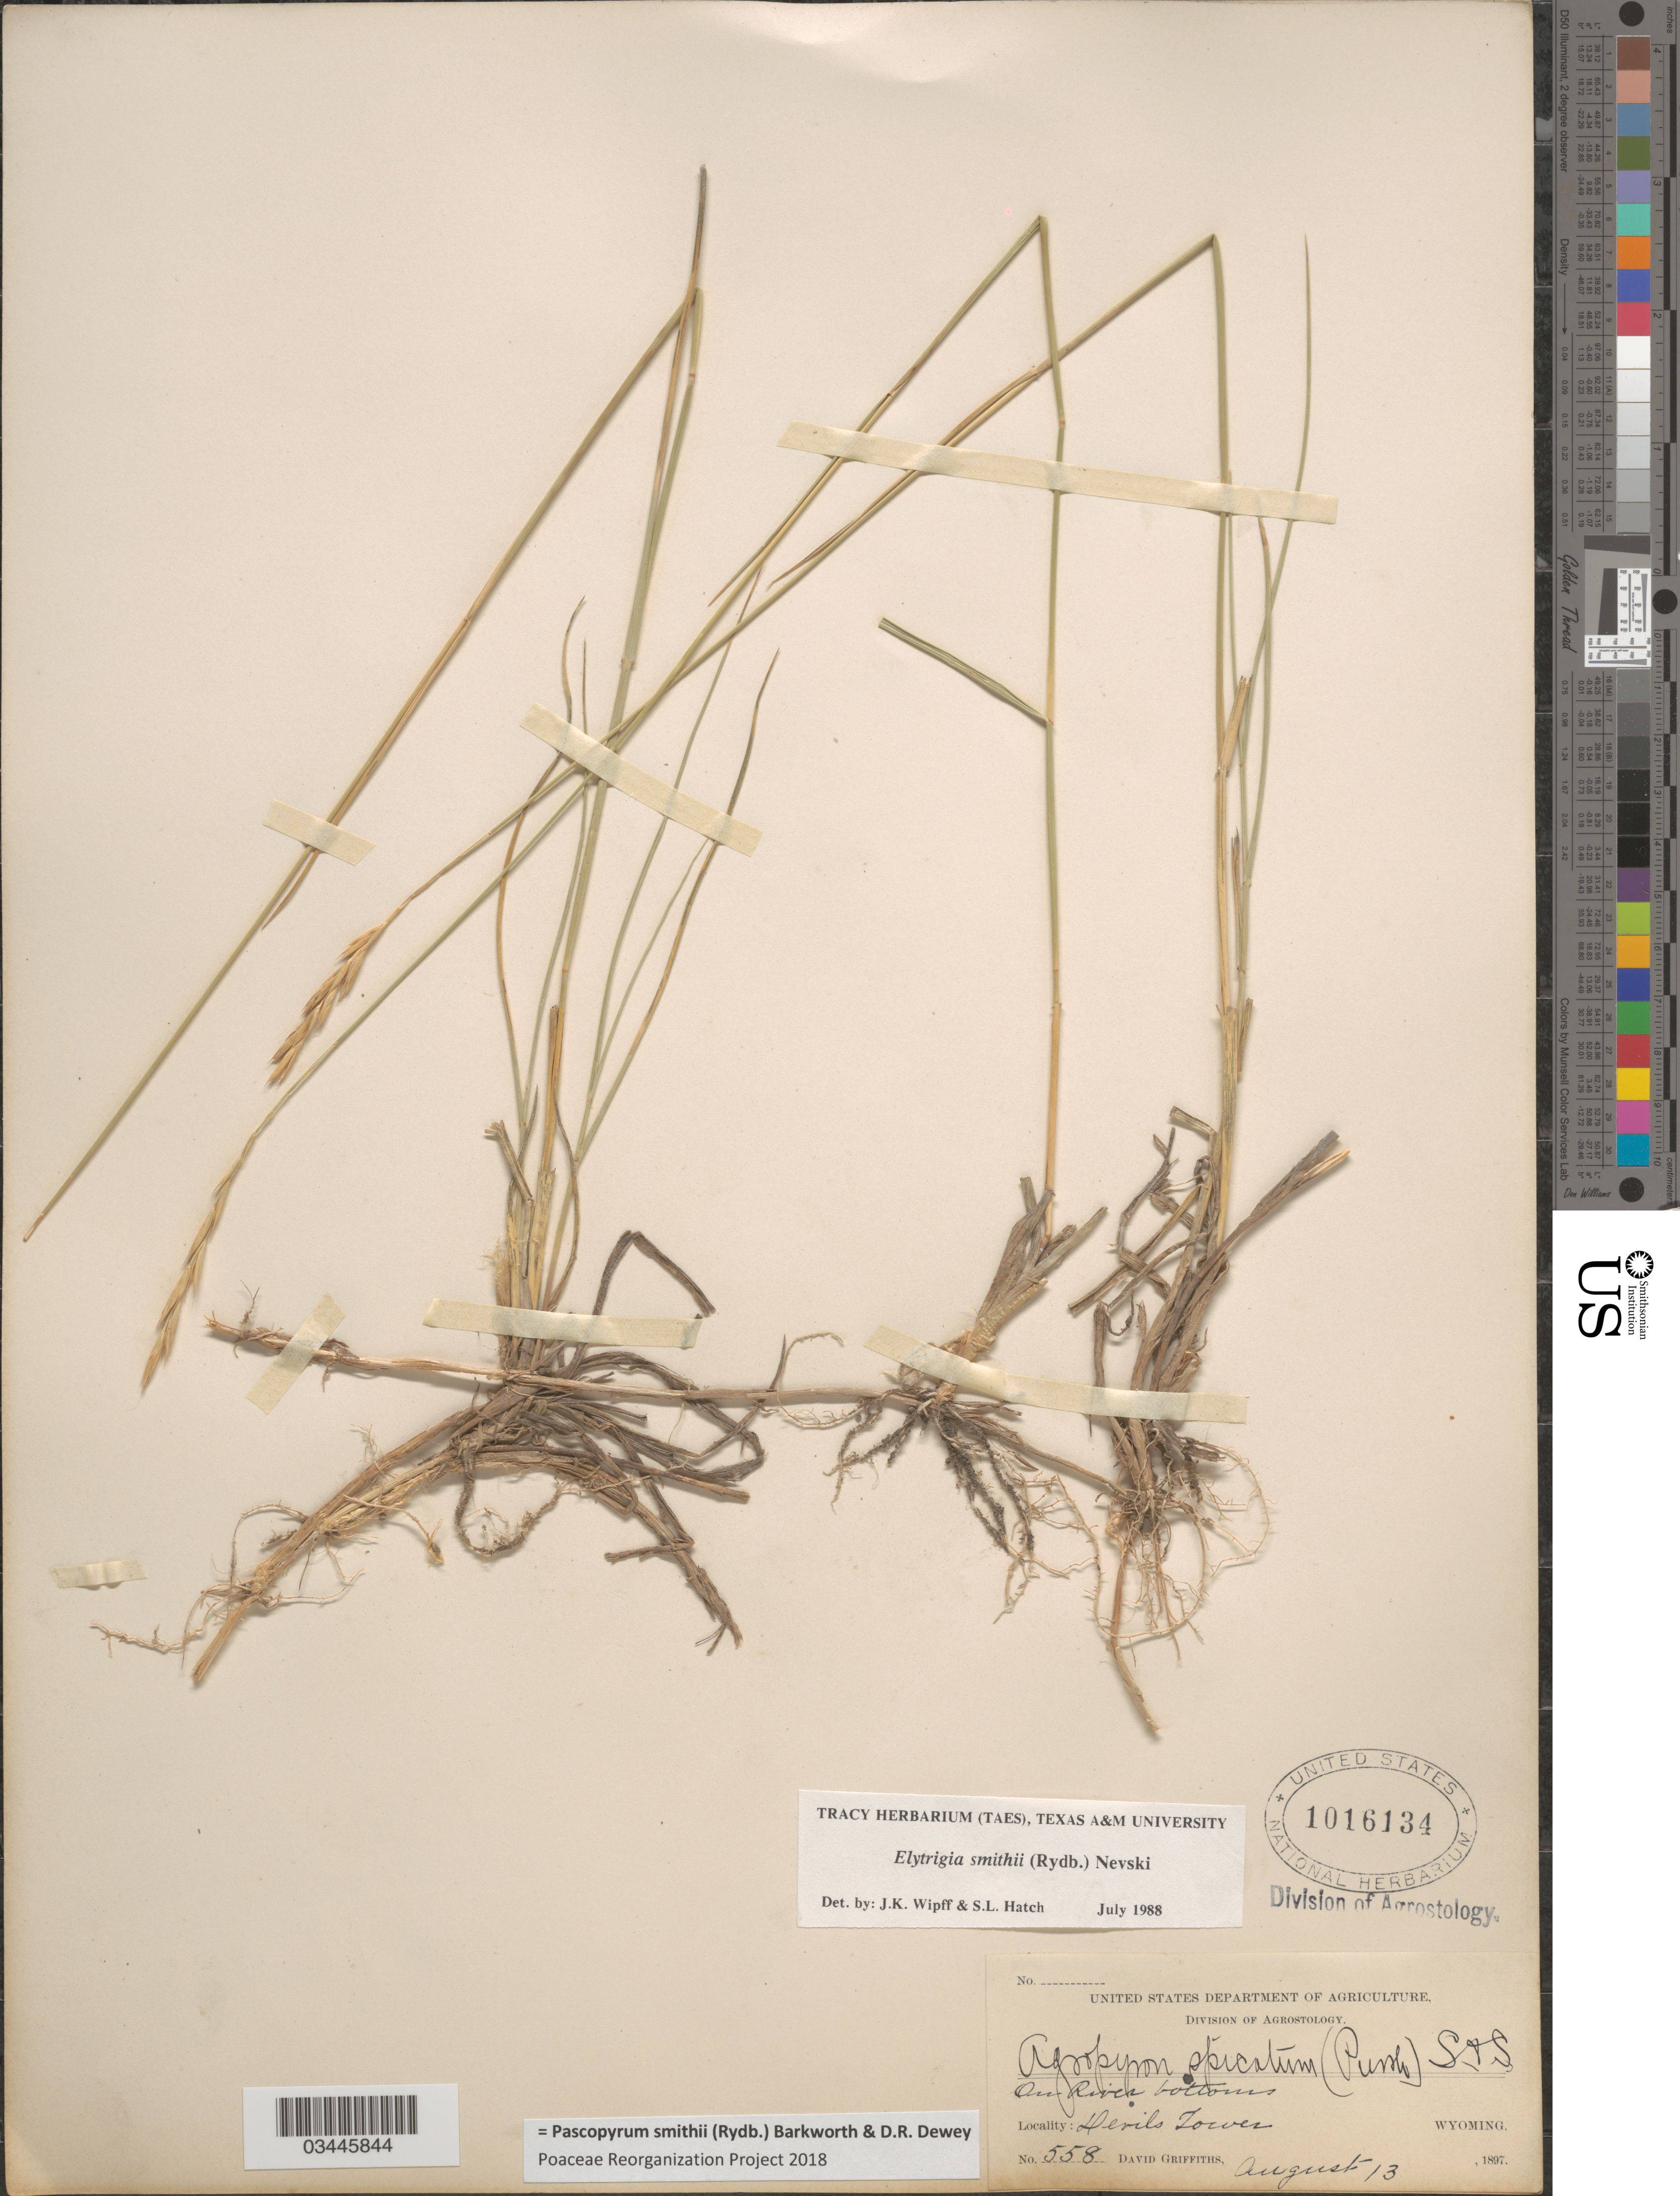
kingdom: Plantae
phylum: Tracheophyta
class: Liliopsida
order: Poales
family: Poaceae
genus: Pascopyrum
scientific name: Pascopyrum smithii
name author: (Rydb.) Barkworth & Dewey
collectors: D. Griffiths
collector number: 558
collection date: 1897-08-13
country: United States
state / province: Wyoming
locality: On River bottoms. Devils Tower.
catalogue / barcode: US 1016134